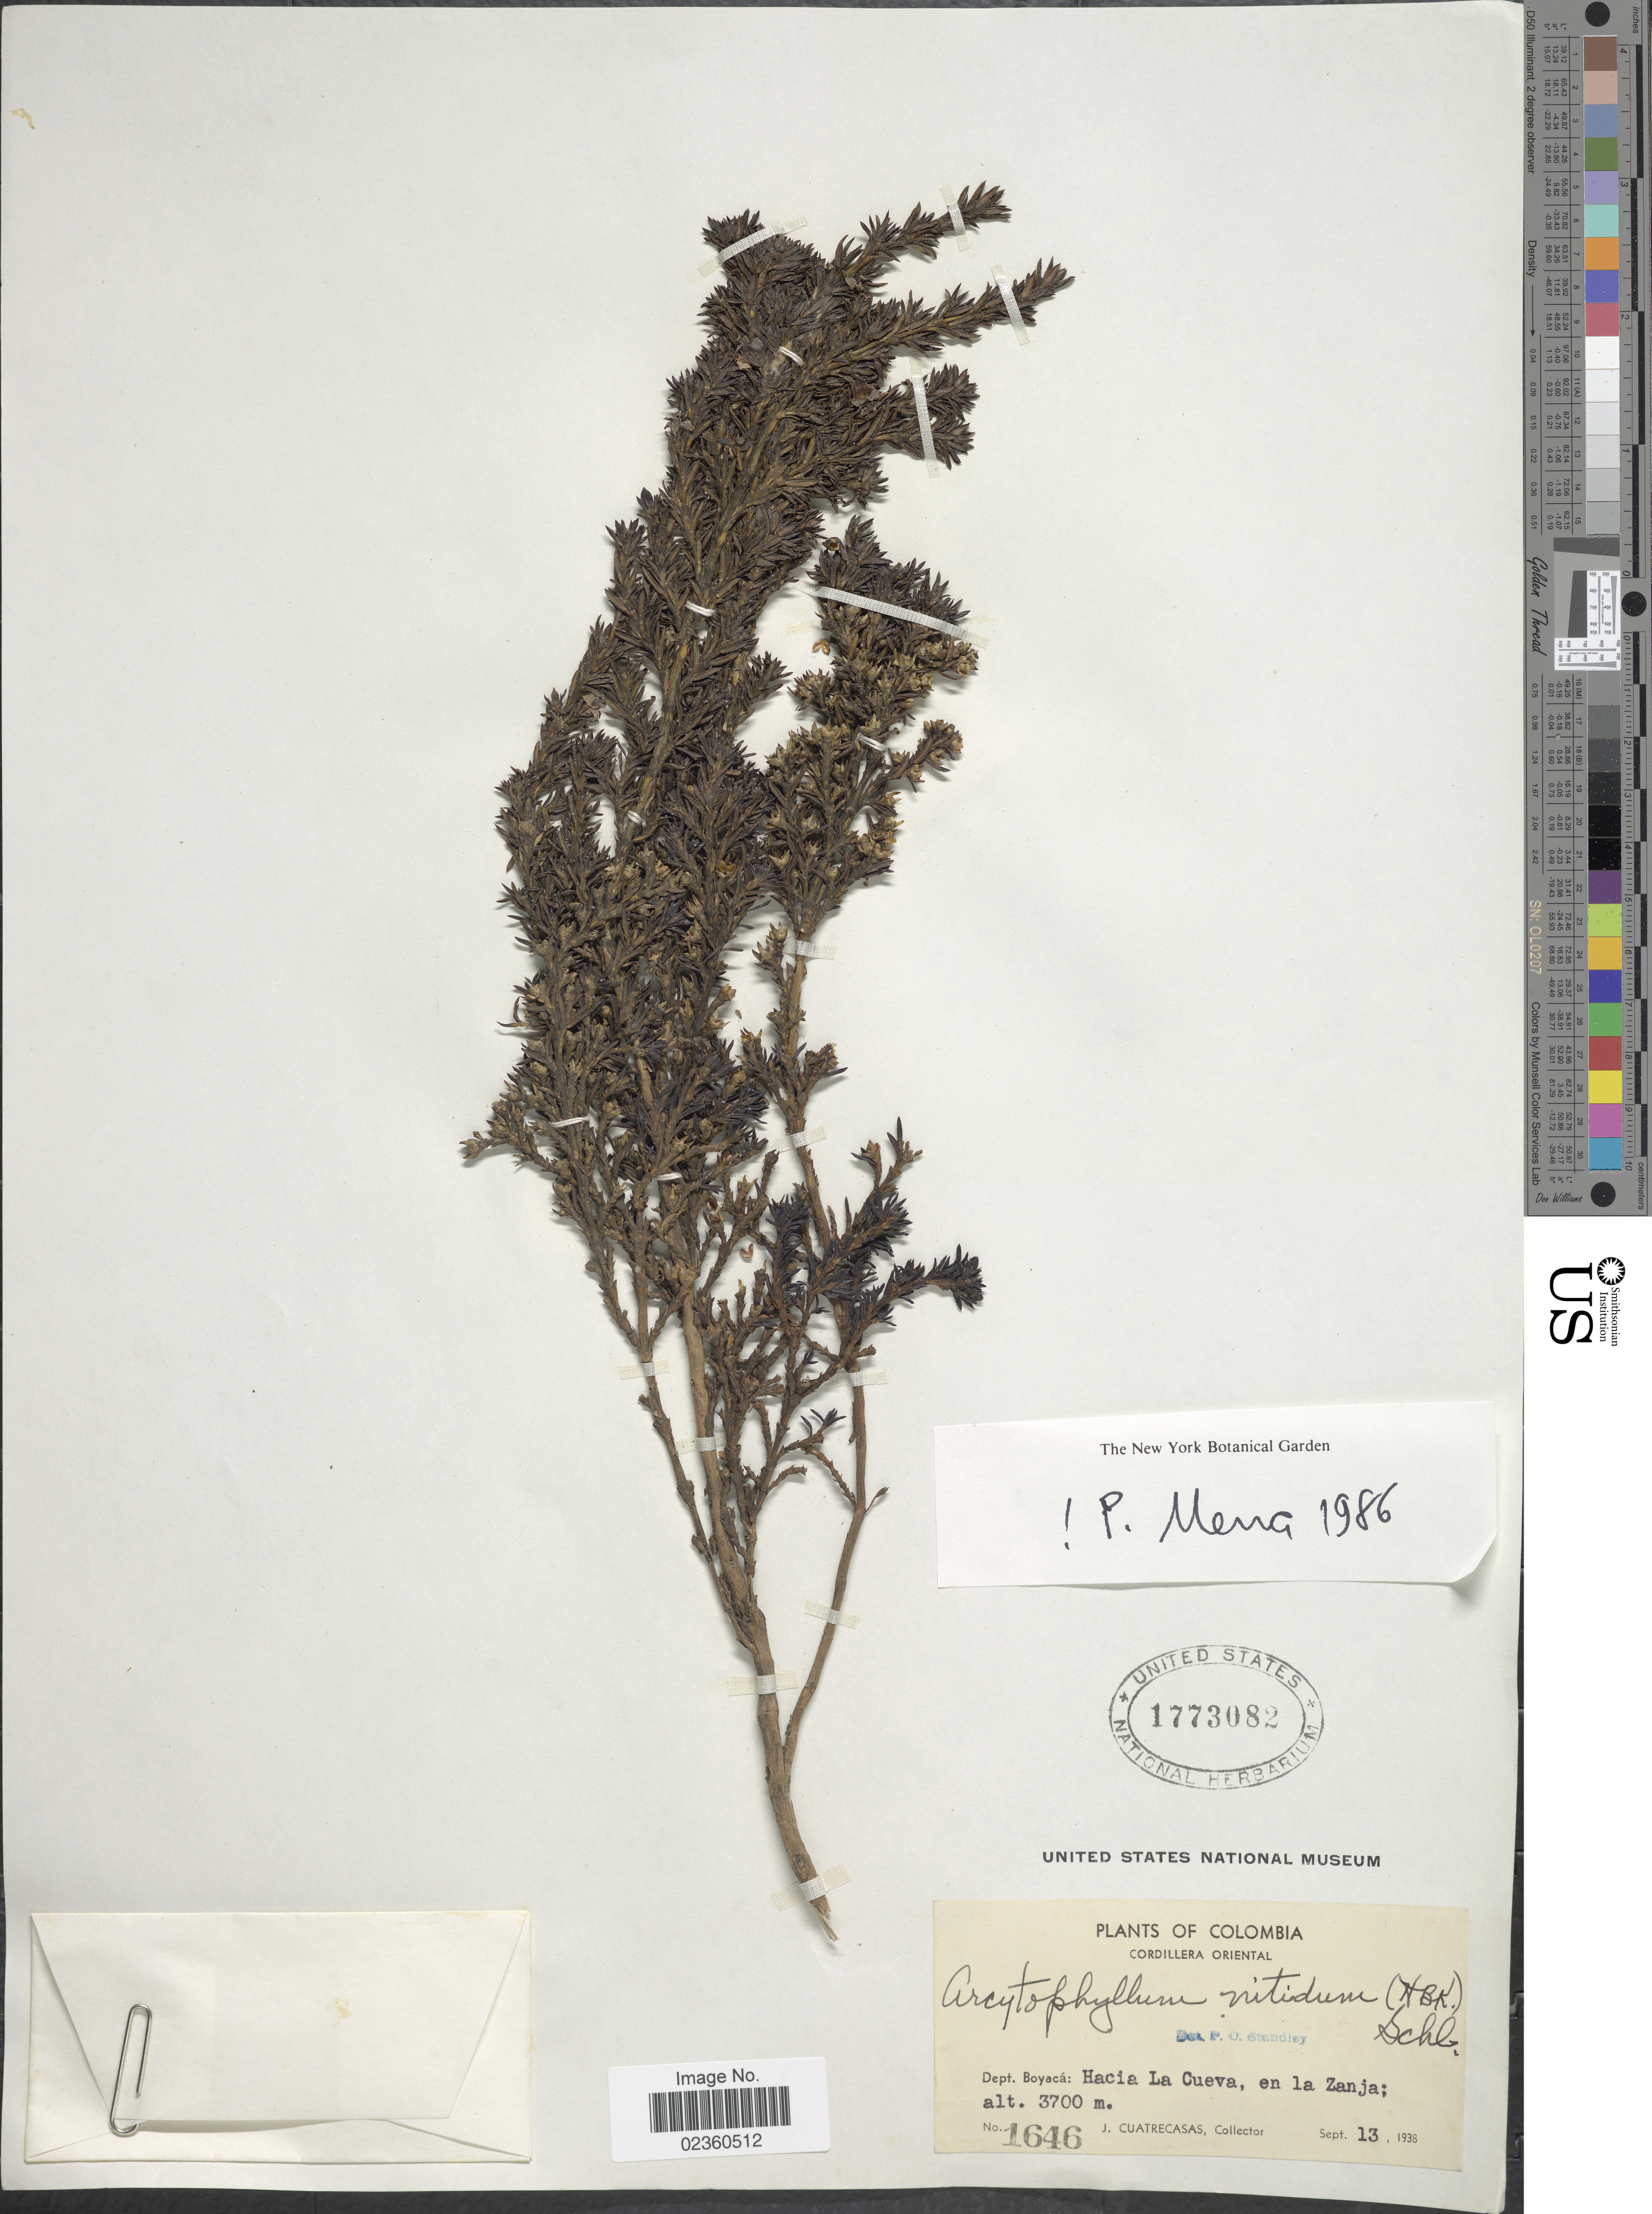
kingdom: Plantae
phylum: Tracheophyta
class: Magnoliopsida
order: Gentianales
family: Rubiaceae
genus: Arcytophyllum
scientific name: Arcytophyllum nitidum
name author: (Kunth) Schltdl.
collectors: J. Cuatrecasas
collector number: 1646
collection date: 1938-09-13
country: Colombia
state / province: Boyacá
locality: Cordillera Oriental, Dept. Boyacá: Hacia La Cueva, en la Zanja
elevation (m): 3700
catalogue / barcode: US 1773082